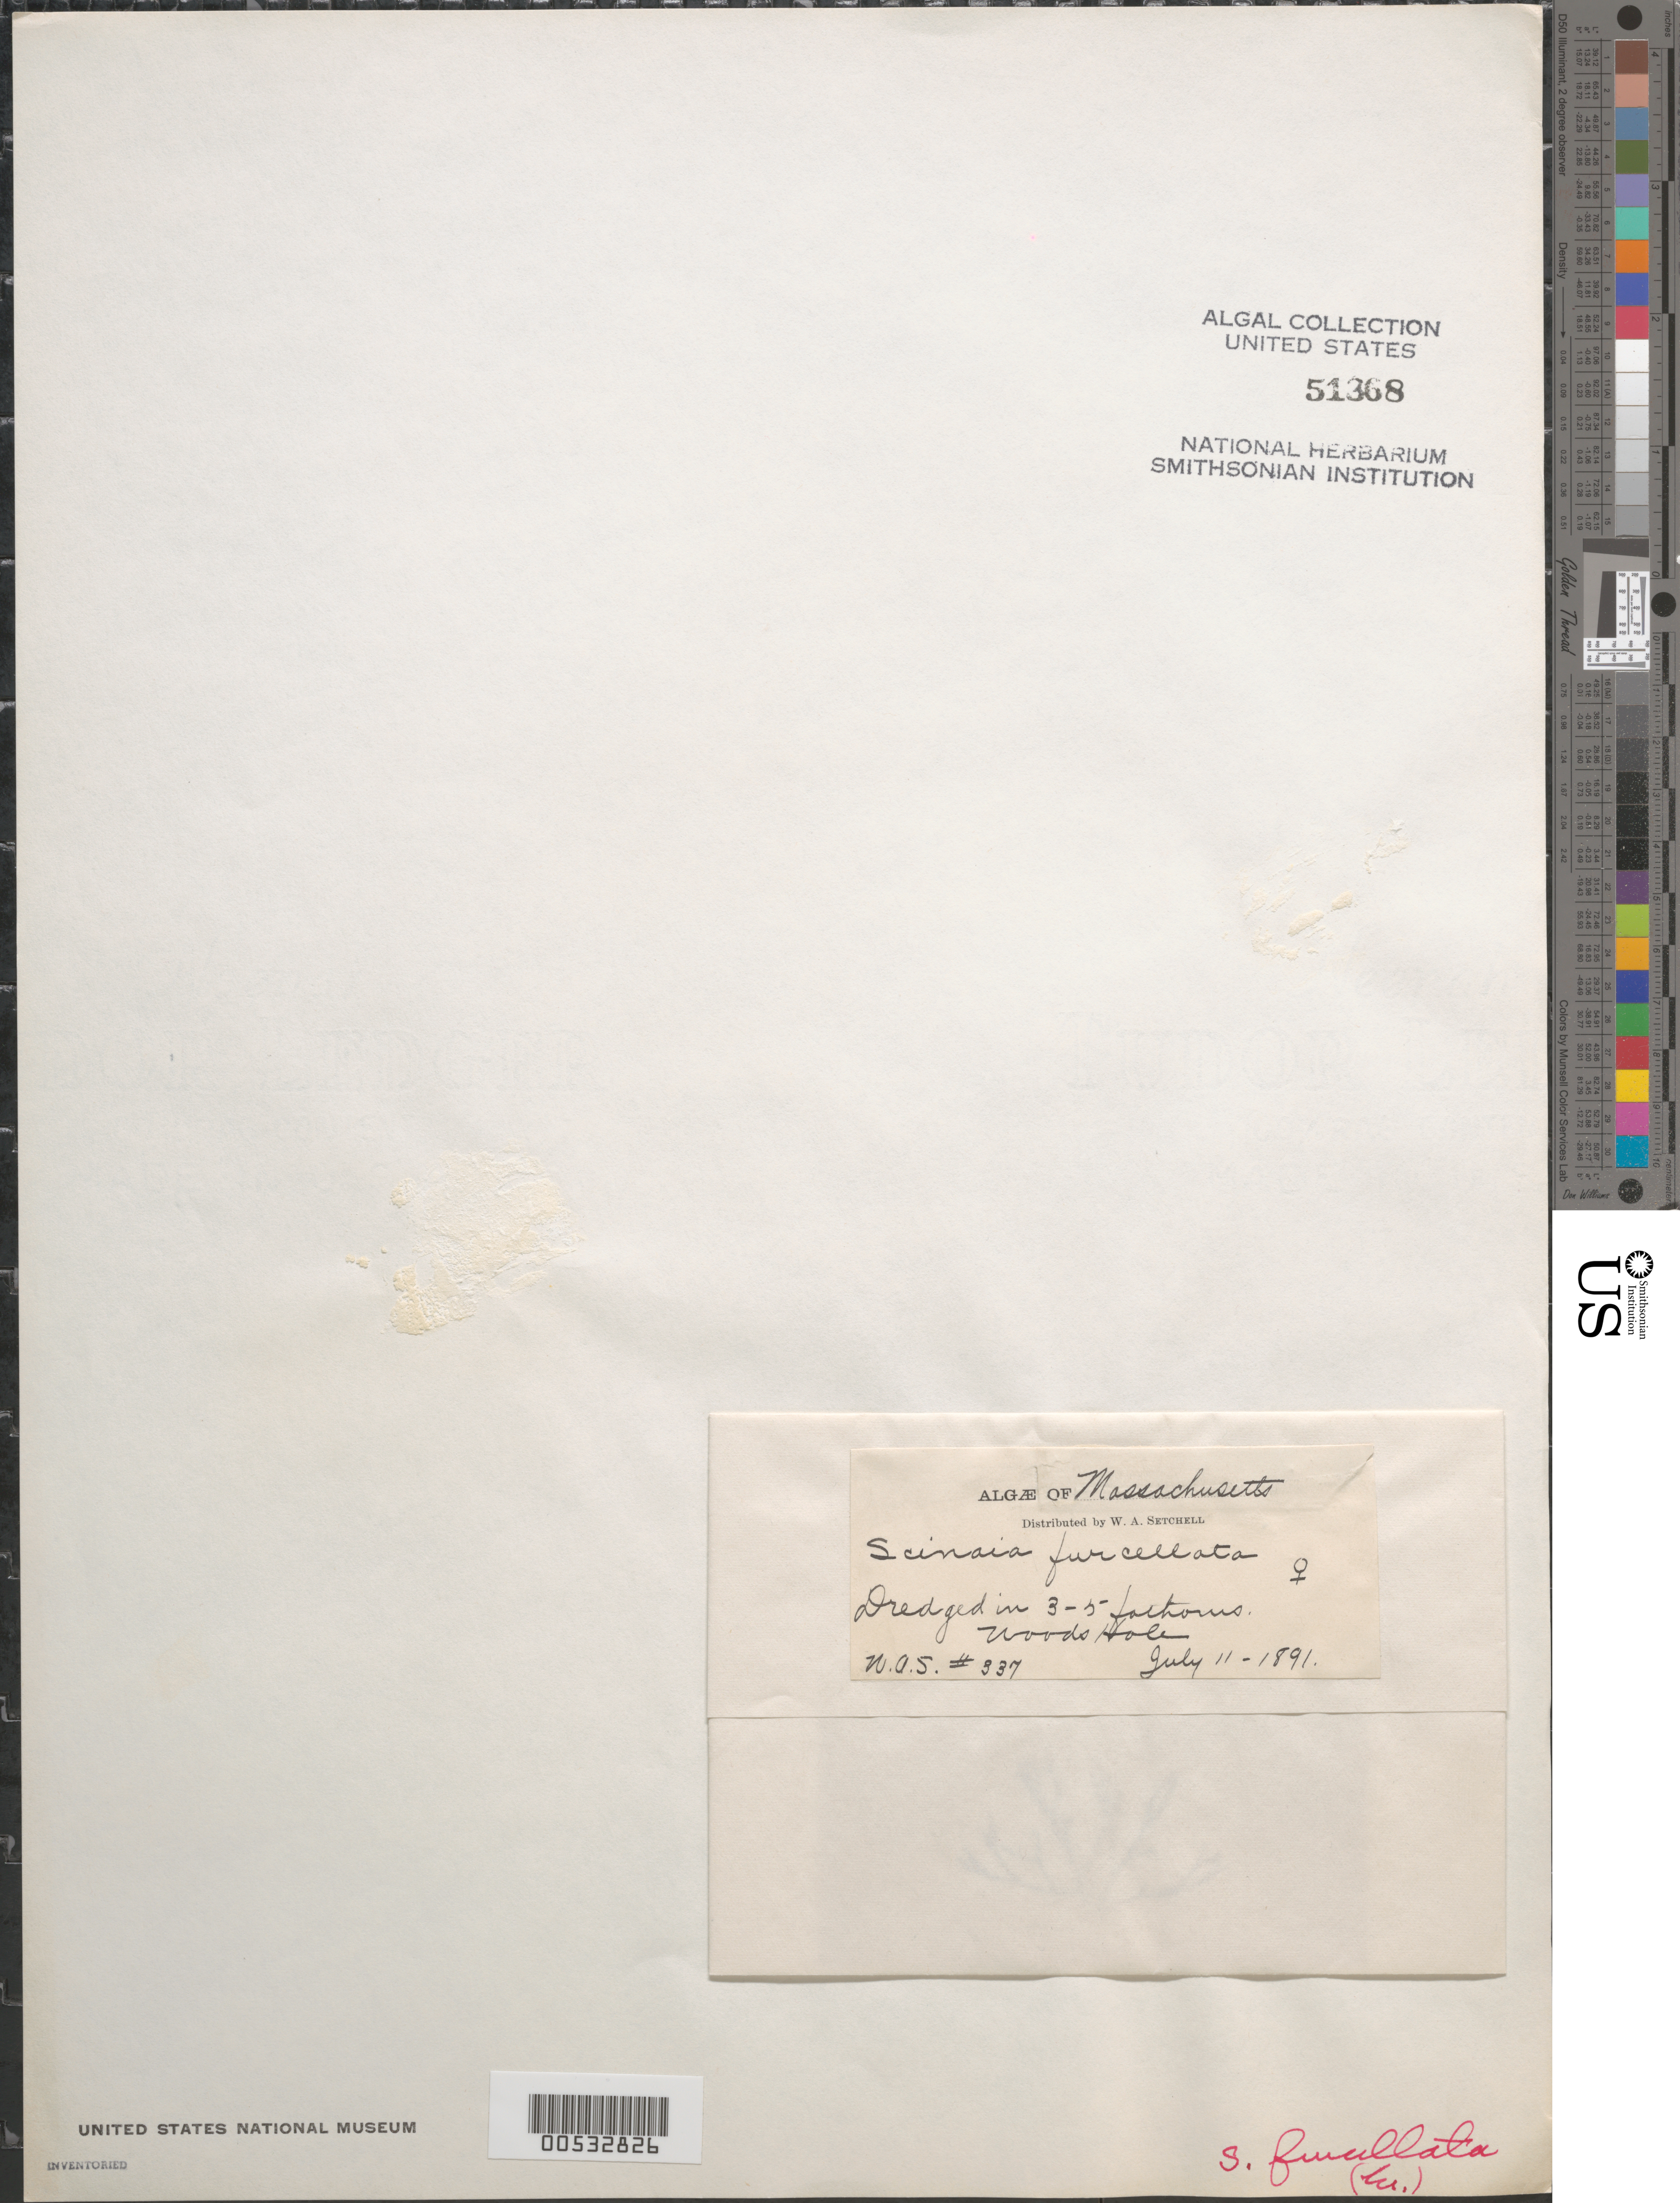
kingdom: Plantae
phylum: Rhodophyta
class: Florideophyceae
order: Nemaliales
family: Scinaiaceae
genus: Scinaia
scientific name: Scinaia furcellata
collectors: W. Setchell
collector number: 337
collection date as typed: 11 Jul 1891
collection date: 1891-07-11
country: United States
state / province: Massachusetts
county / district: Barnstable County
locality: Woods Hole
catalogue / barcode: US 51368